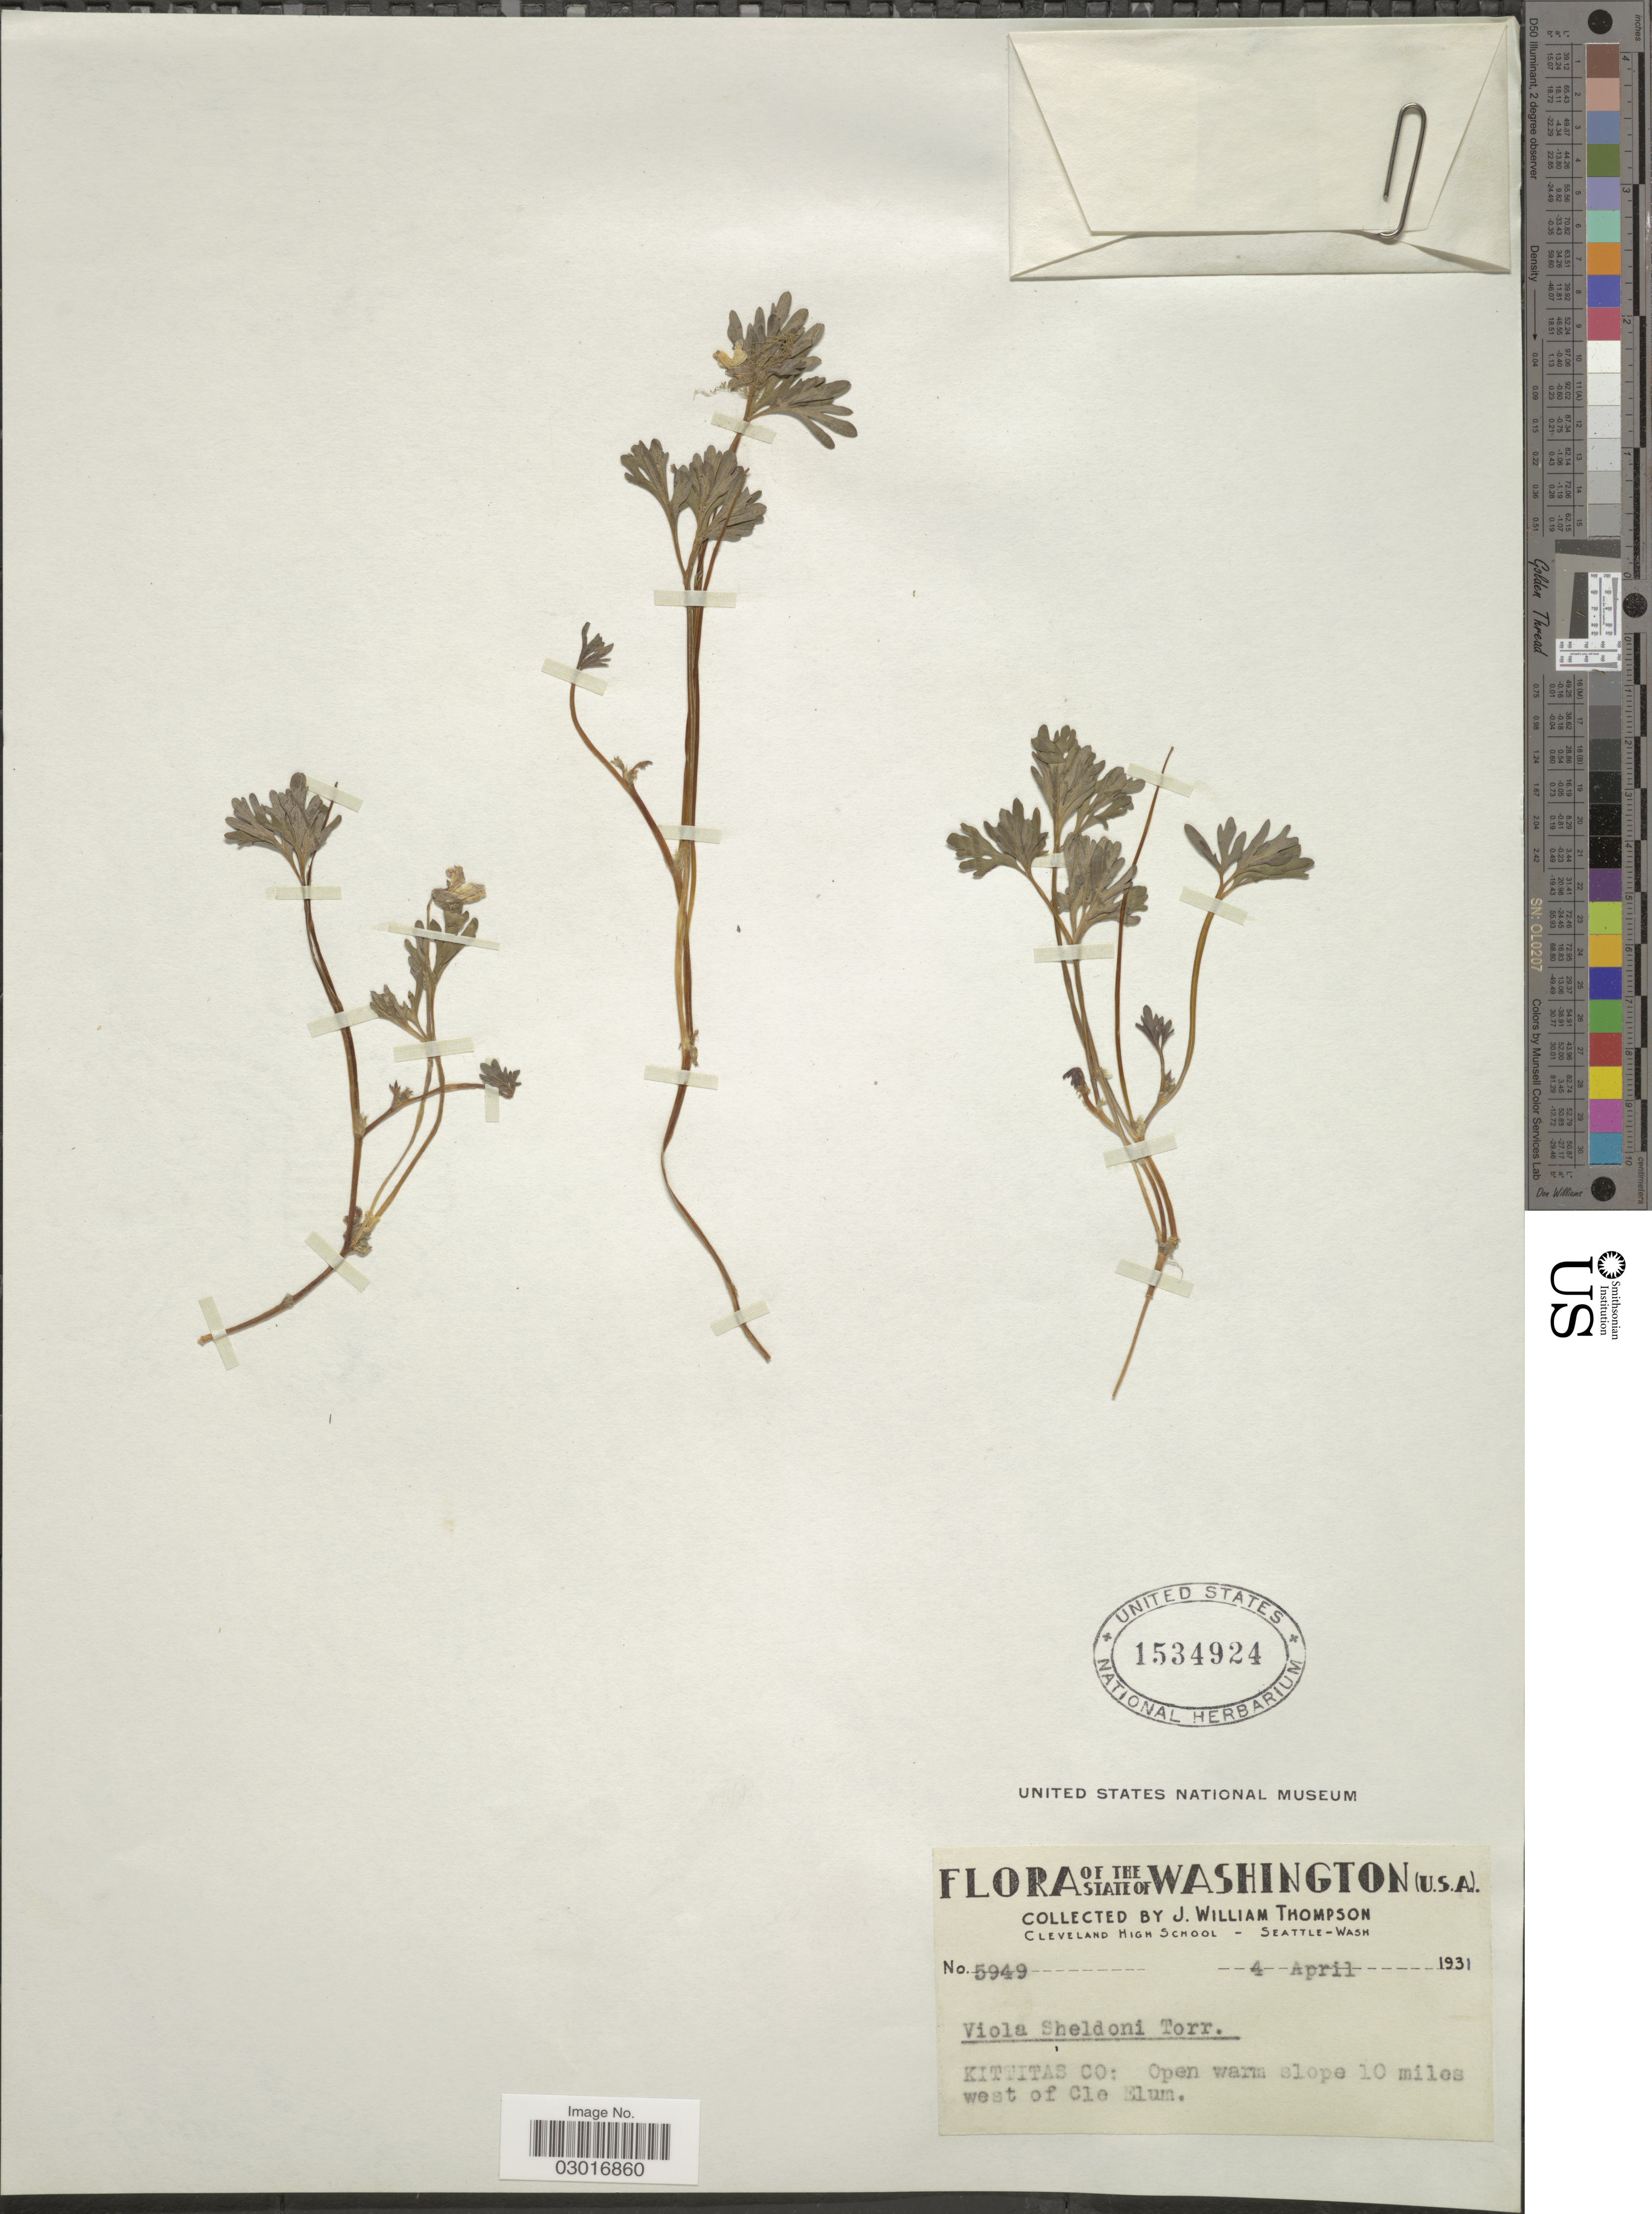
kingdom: Plantae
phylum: Tracheophyta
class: Magnoliopsida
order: Malpighiales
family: Violaceae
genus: Viola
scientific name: Viola sheltonii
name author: Torr.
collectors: J. W. Thompson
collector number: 5949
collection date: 1931-04-04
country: United States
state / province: Washington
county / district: Kittitas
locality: Kittitas Co: Open warm slope 10 miles west of Cle Elum.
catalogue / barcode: US 1534924